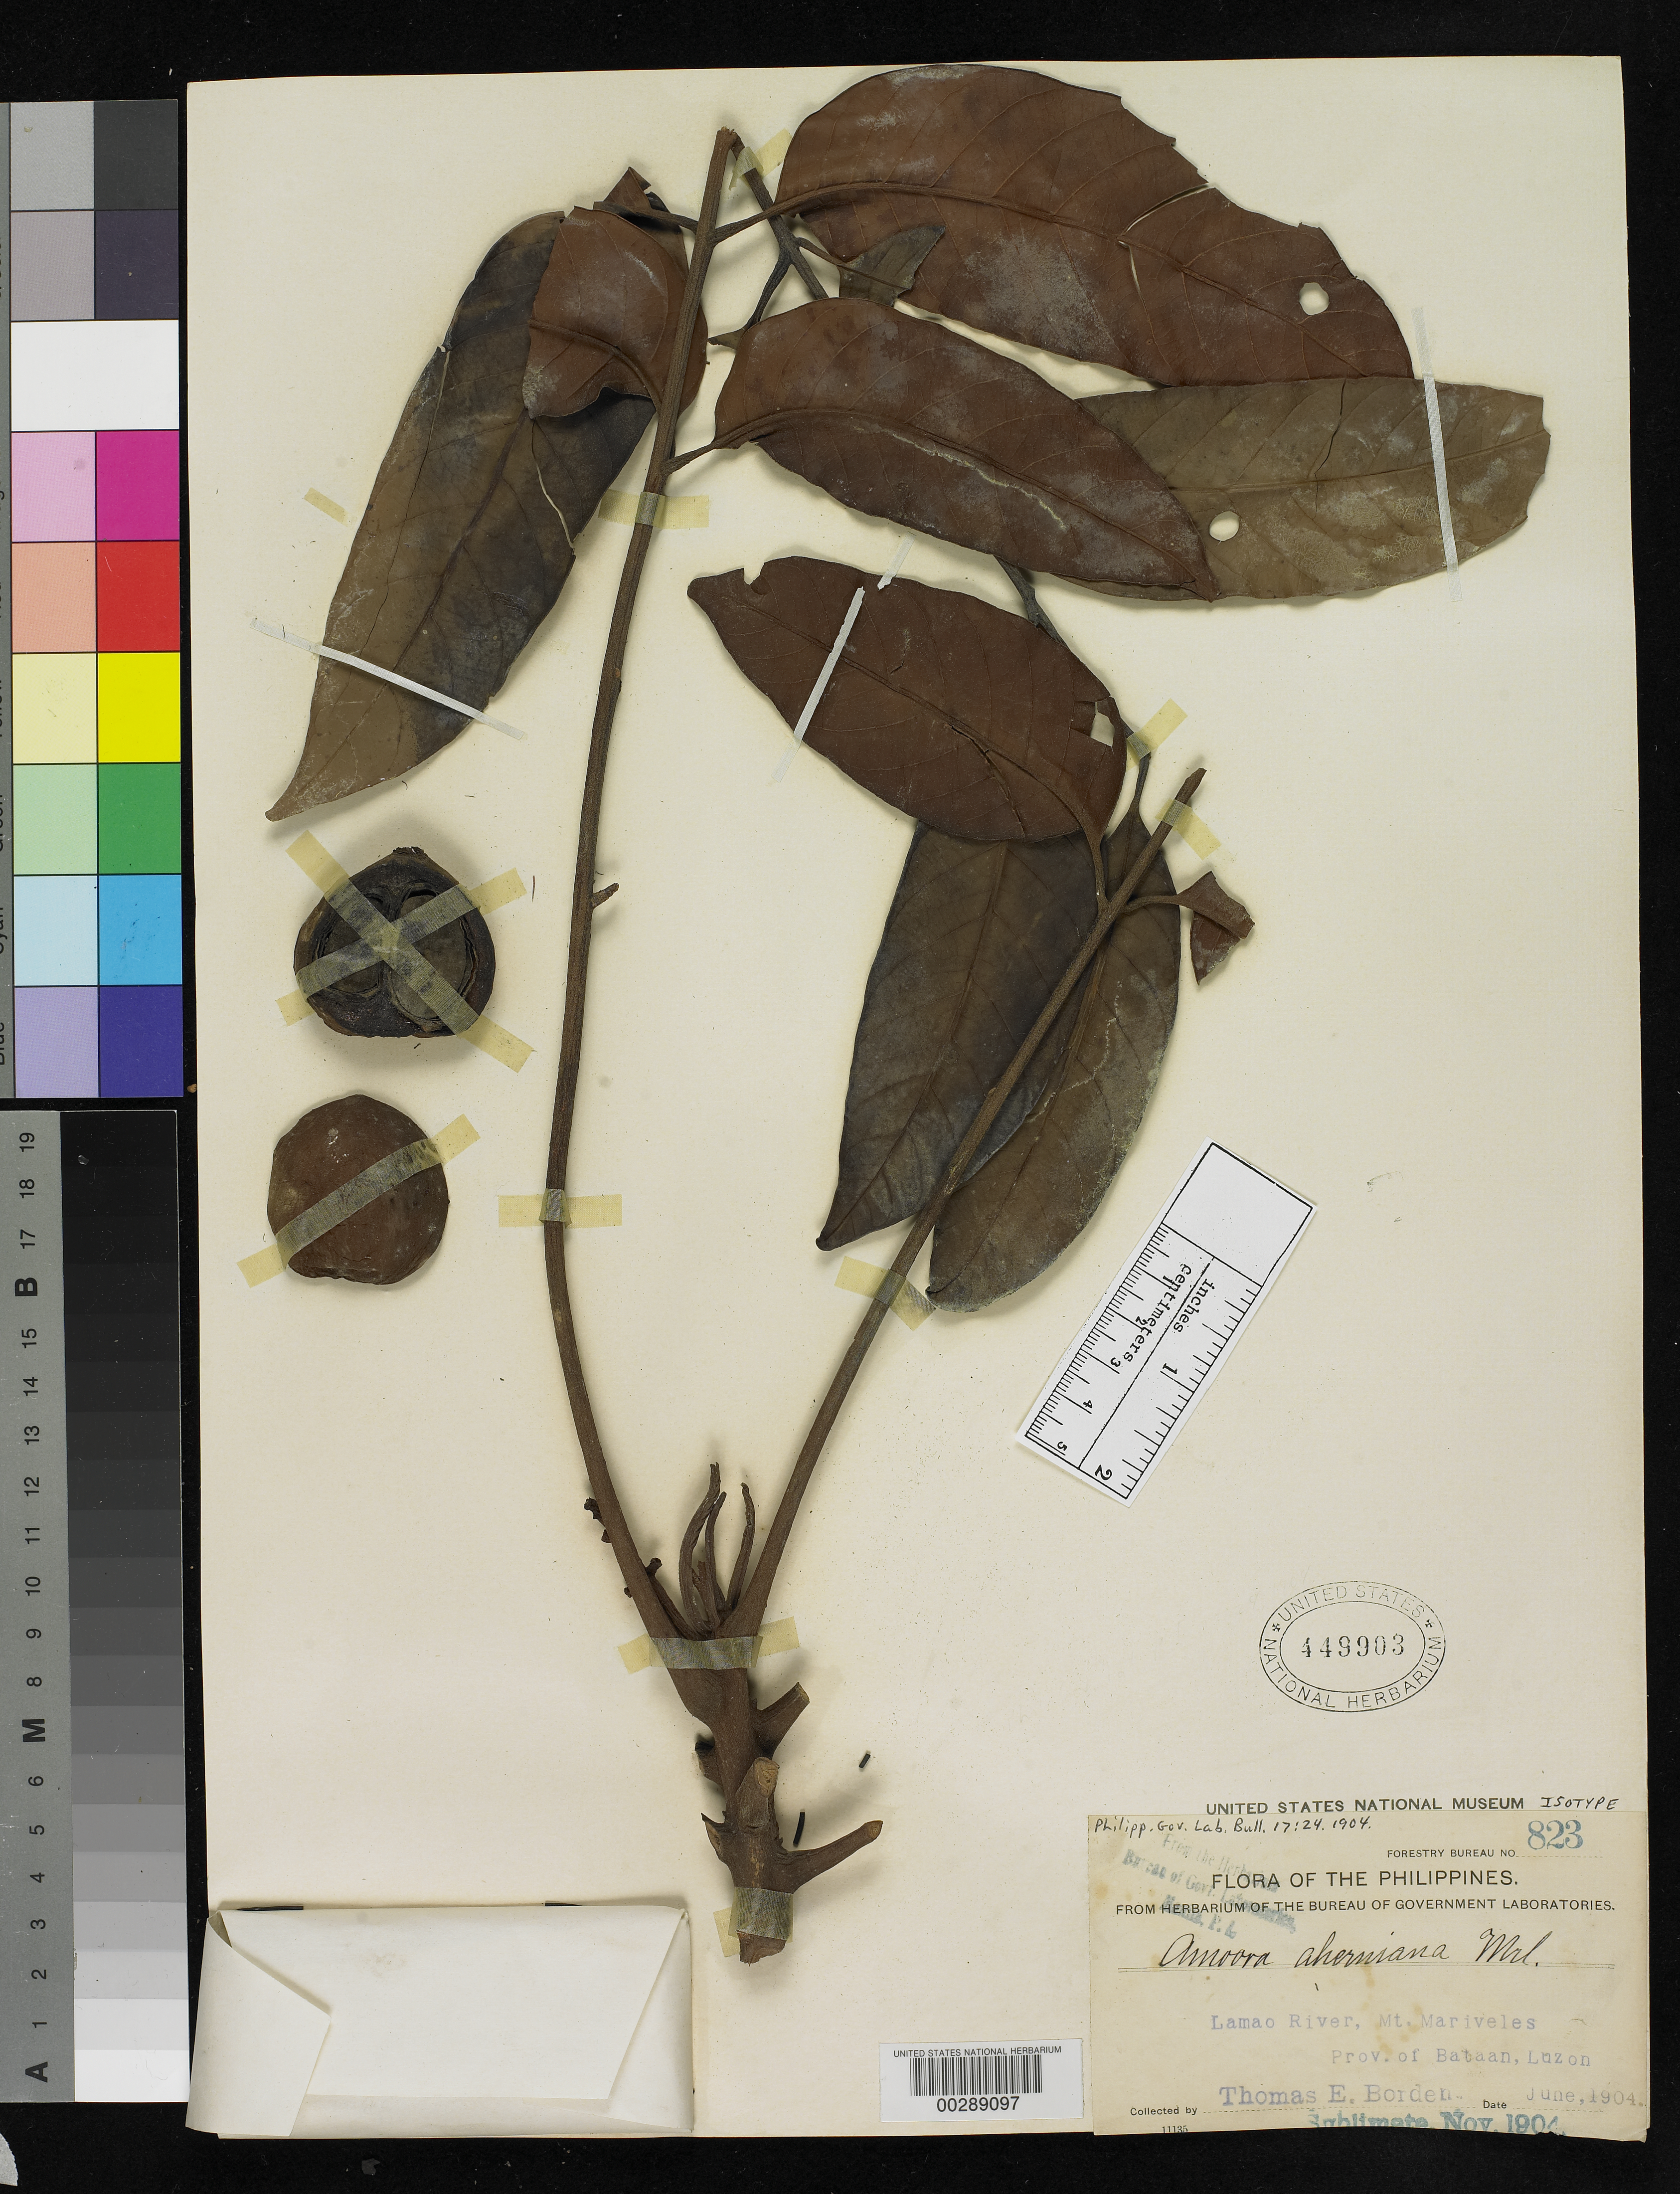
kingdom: Plantae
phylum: Tracheophyta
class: Magnoliopsida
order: Sapindales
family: Meliaceae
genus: Amoora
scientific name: Amoora aherniana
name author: Merr.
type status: Isotype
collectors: T. E. Borden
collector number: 823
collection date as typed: Jun 1904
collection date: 1904-06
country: Philippines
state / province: Central Luzon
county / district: Bataan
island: Luzon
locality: Lamao River, Mt. Marivales.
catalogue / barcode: US 449903